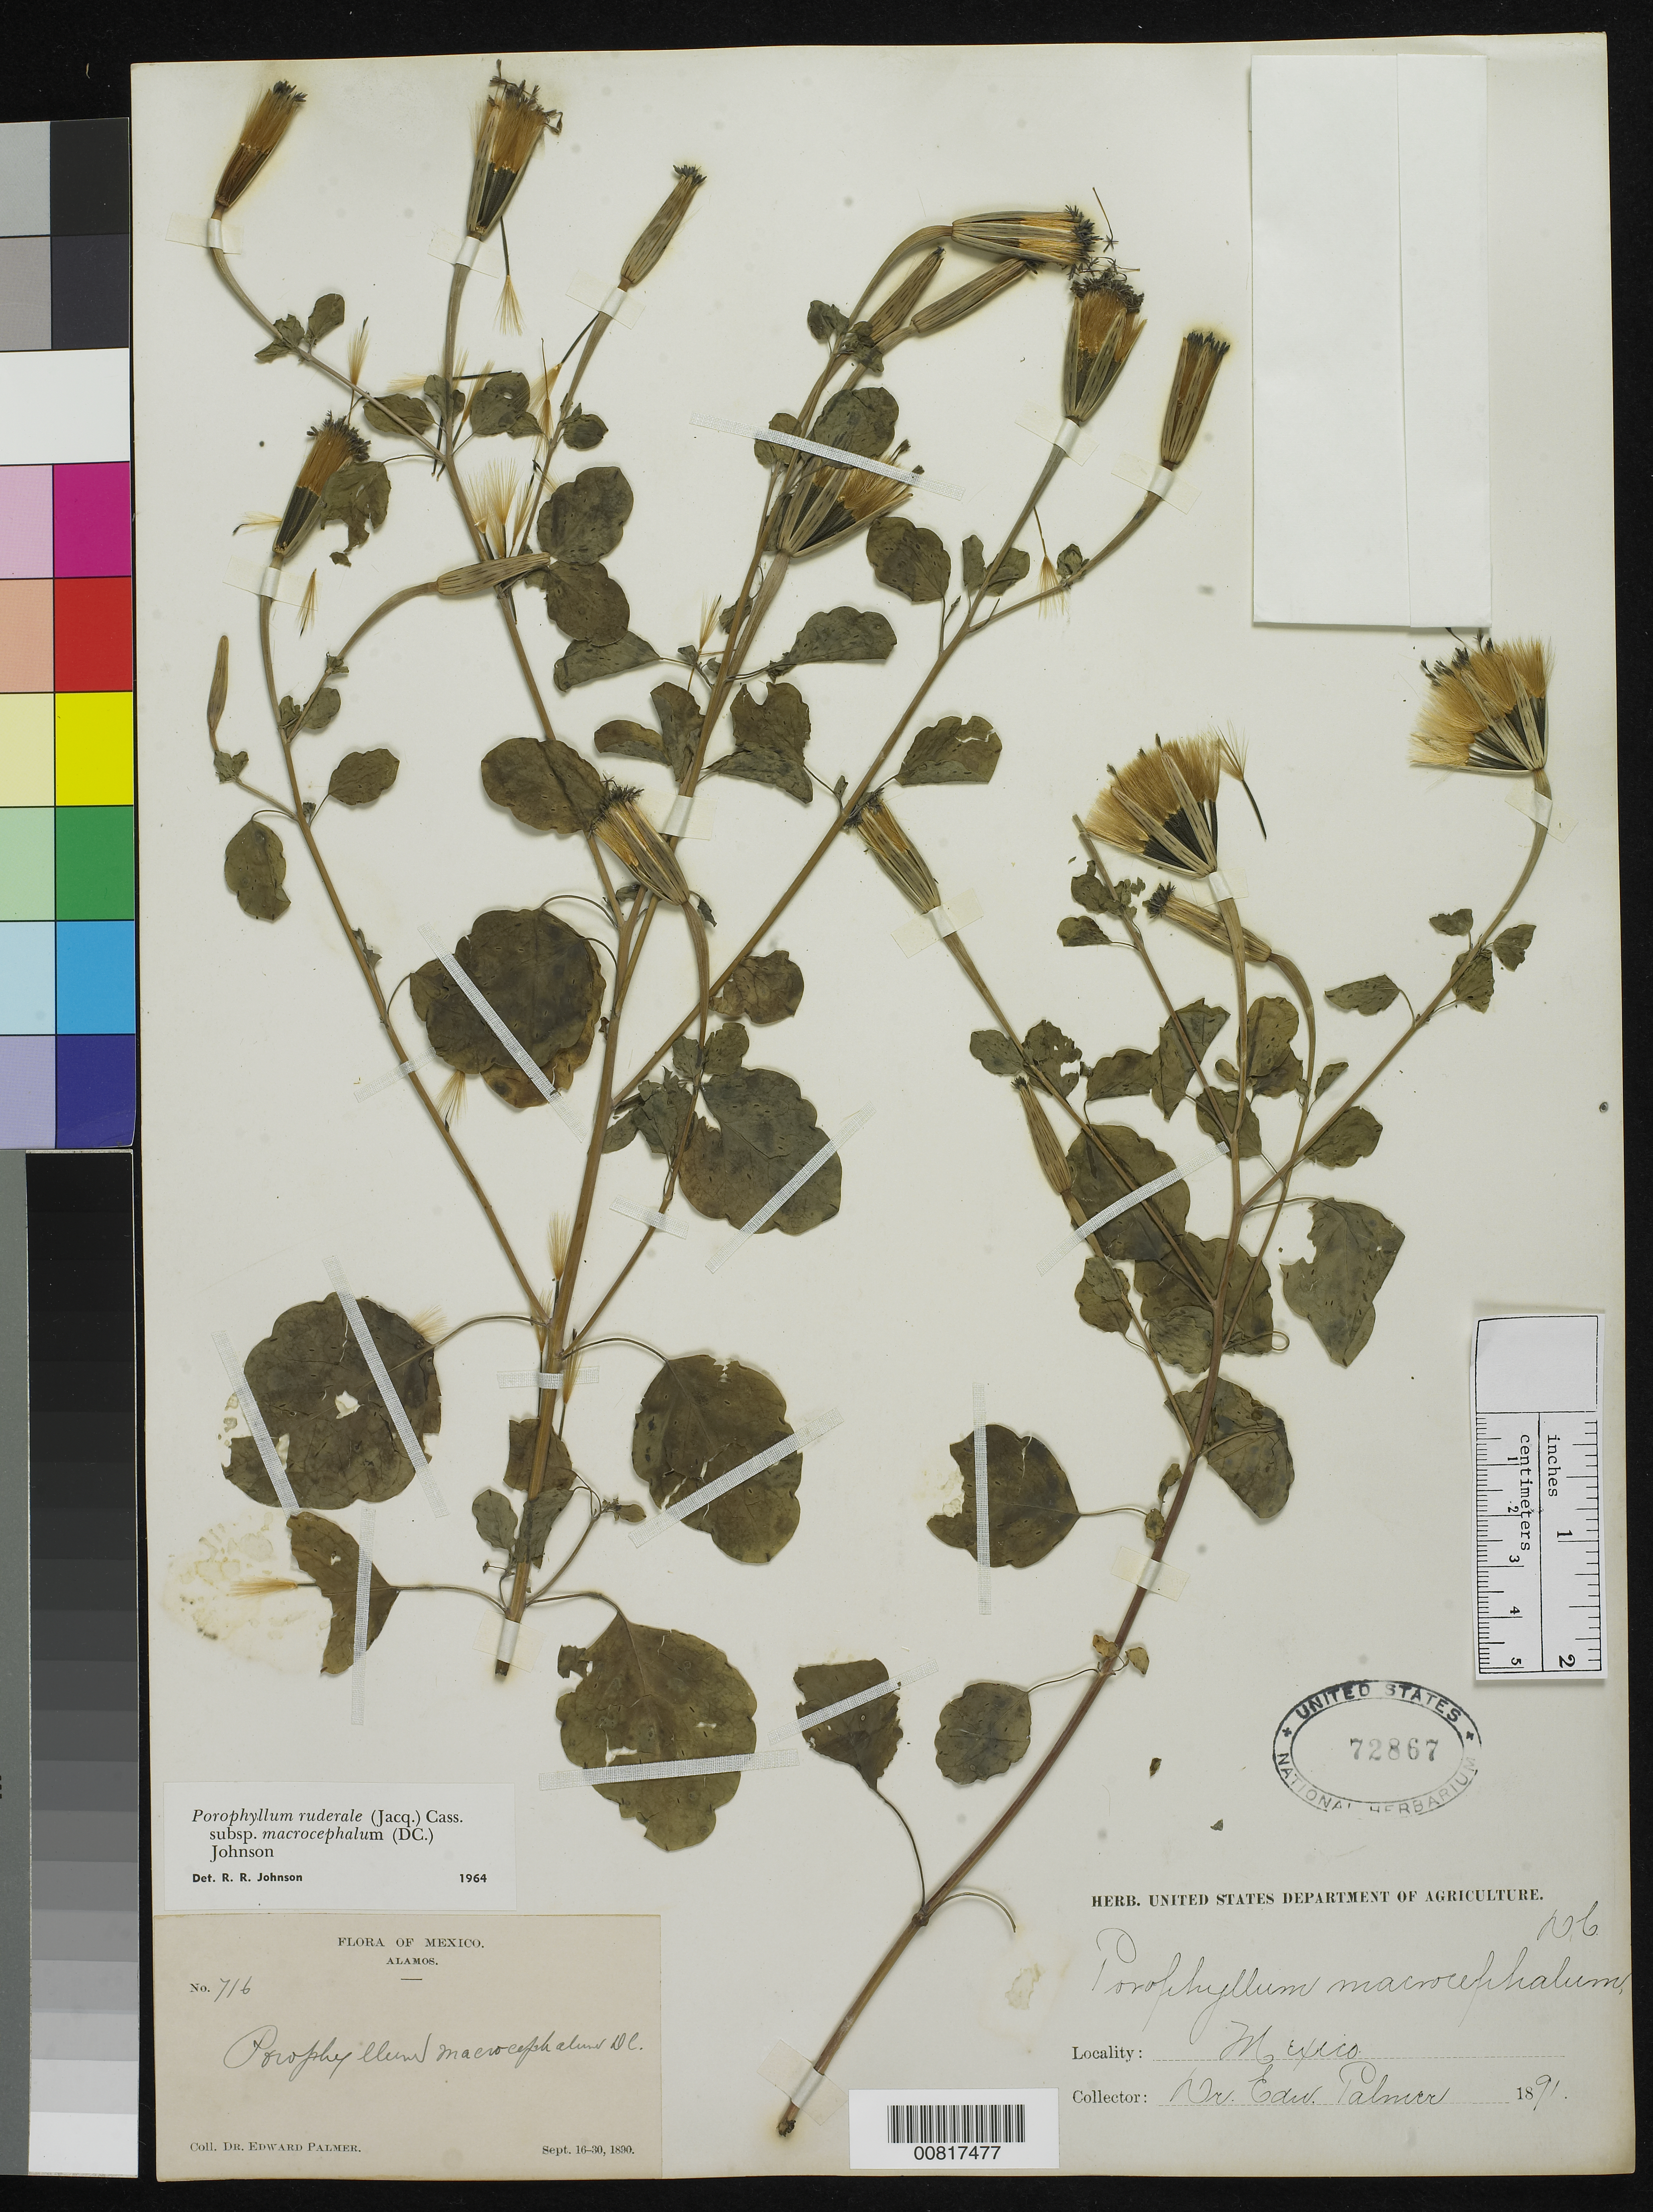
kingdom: Plantae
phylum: Tracheophyta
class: Magnoliopsida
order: Asterales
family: Asteraceae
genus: Porophyllum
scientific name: Porophyllum ruderale subsp. macrocephalum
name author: (DC.) R.R. Johnson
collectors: E. Palmer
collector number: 716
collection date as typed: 16 Sep 1890 to 30 Sep 1890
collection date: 1890-09-16/1890-09-30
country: Mexico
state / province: Sonora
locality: Alamos, Sonora.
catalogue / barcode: US 72867